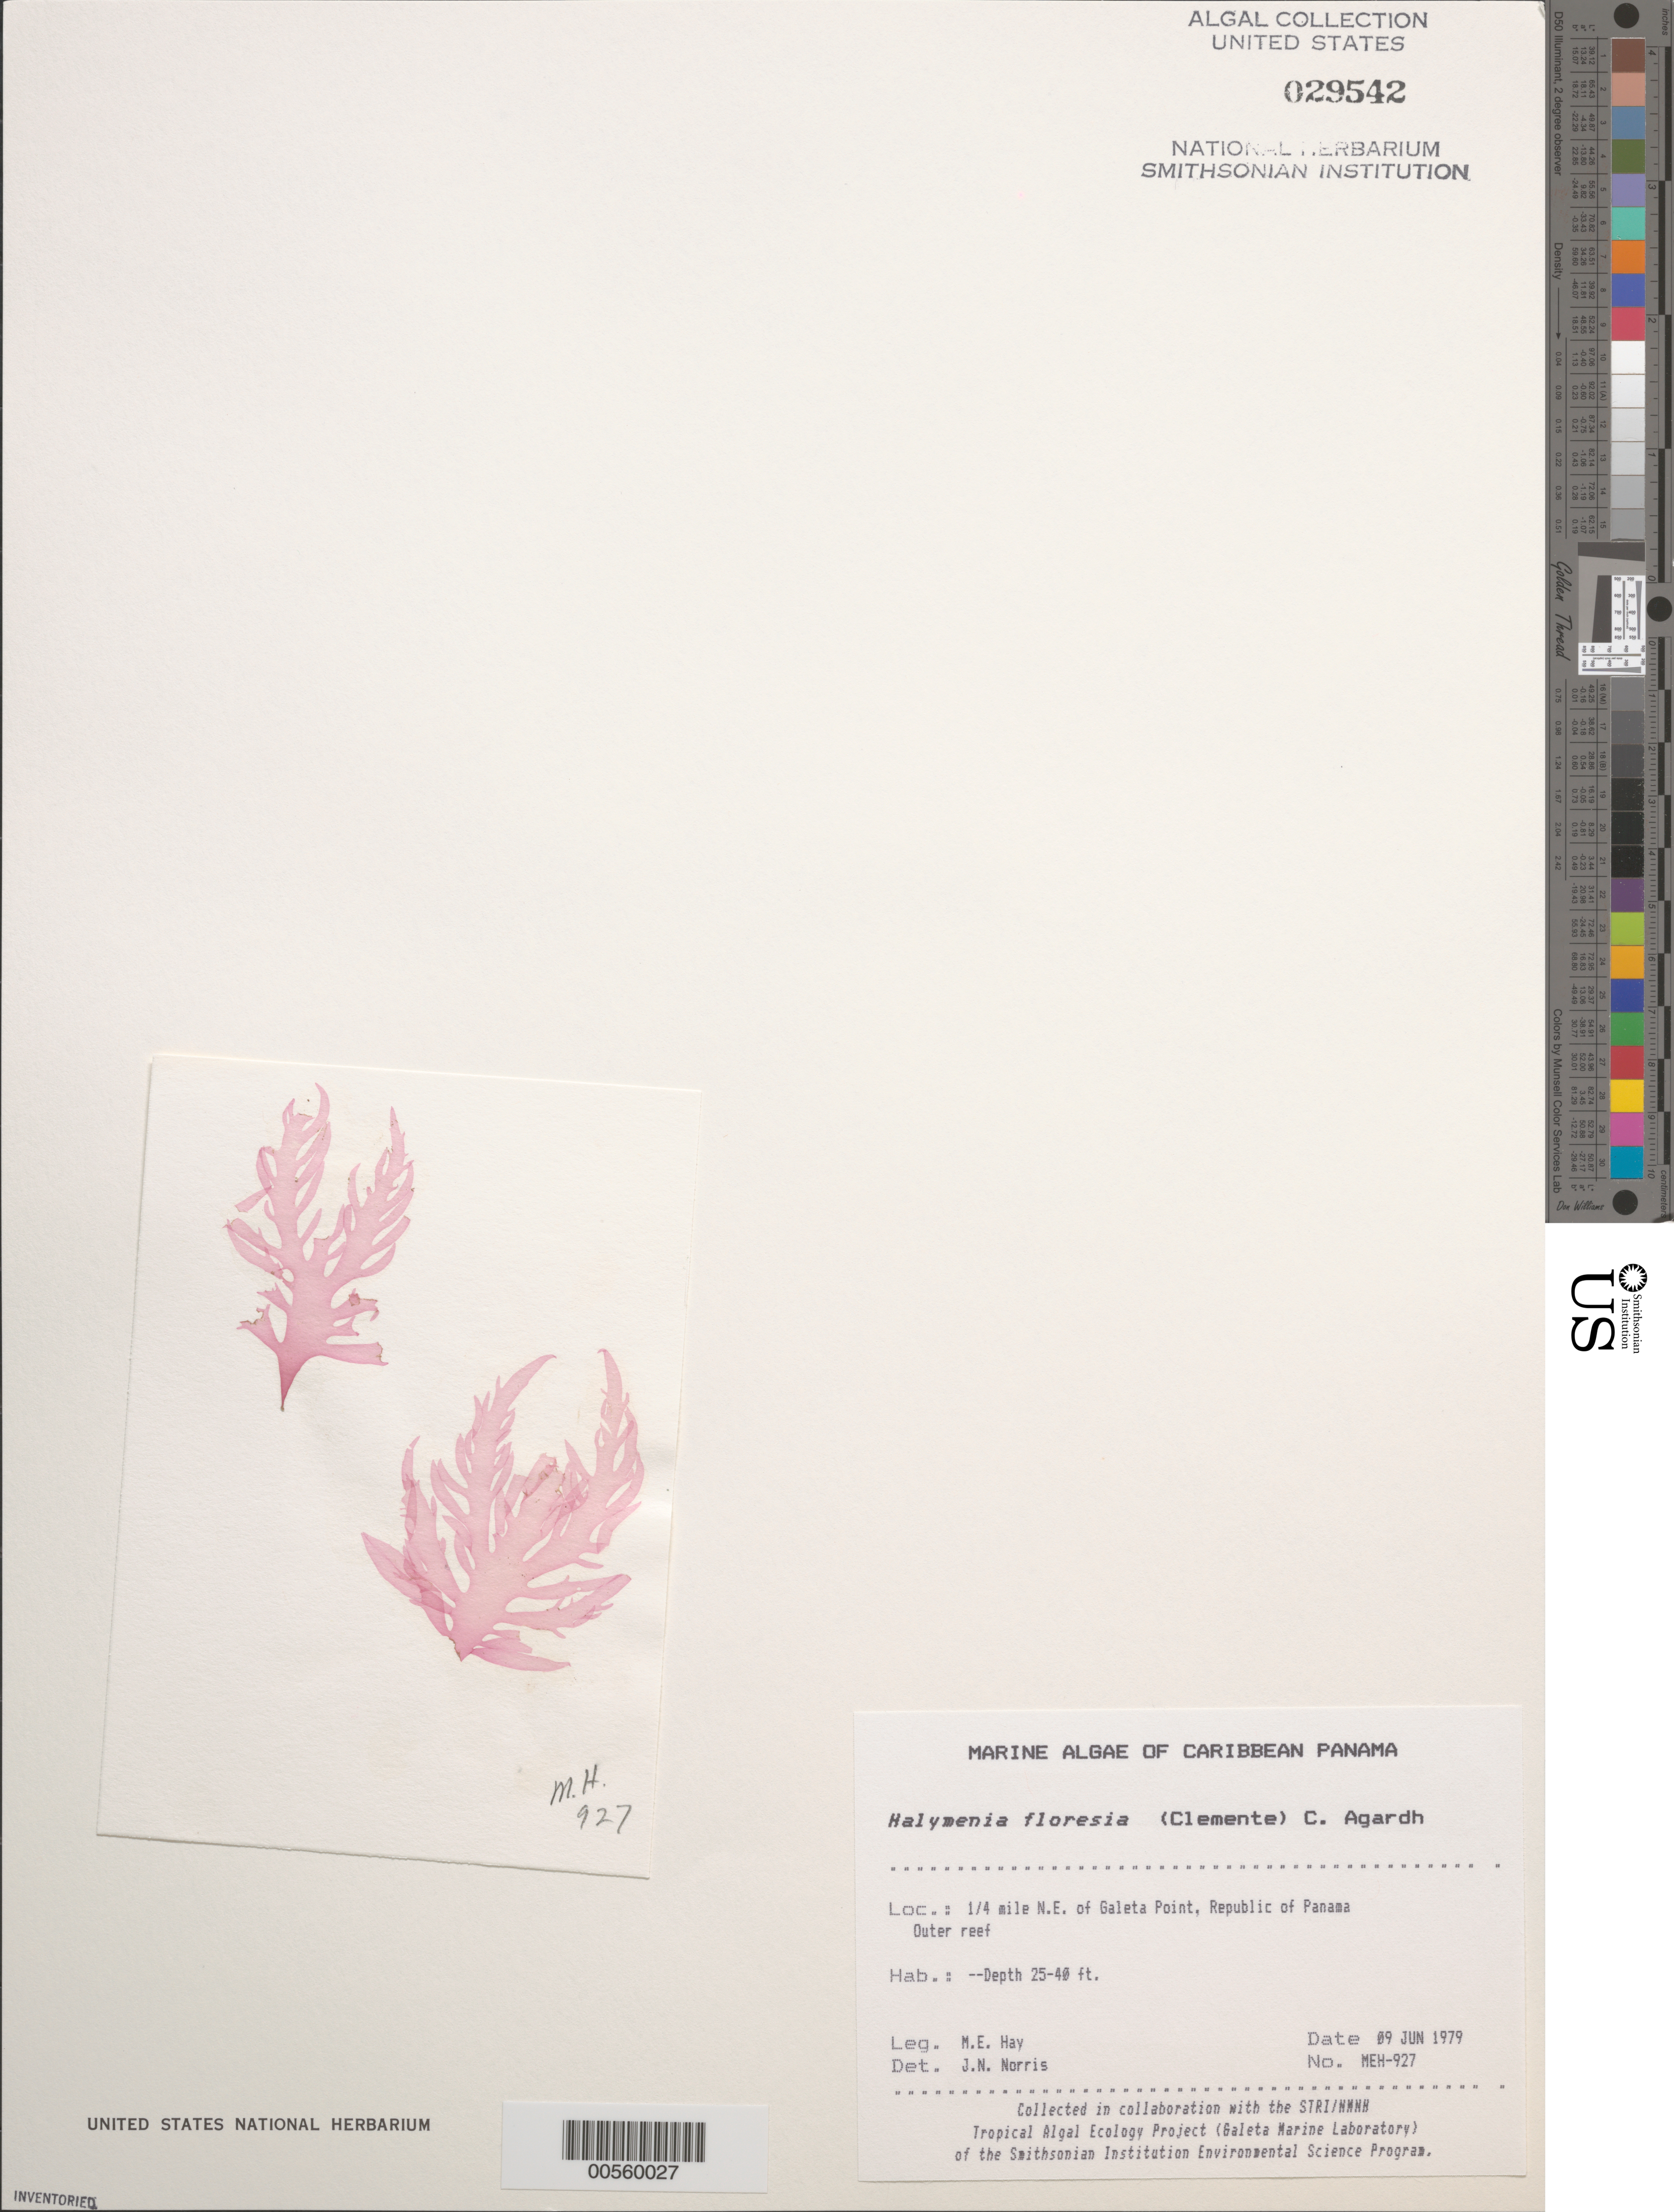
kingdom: Plantae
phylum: Rhodophyta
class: Florideophyceae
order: Halymeniales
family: Halymeniaceae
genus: Halymenia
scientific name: Halymenia floresii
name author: (Clemente) C. Agardh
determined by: Norris, James N.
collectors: M. E. Hay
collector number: MEH-927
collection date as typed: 09 Jun 1979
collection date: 1979-06-09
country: Panama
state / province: Colón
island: Galeta Island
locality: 1/4th mile east of Galeta Point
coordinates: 9 24'18"N, 79 51'48.5"W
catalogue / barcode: US 29542